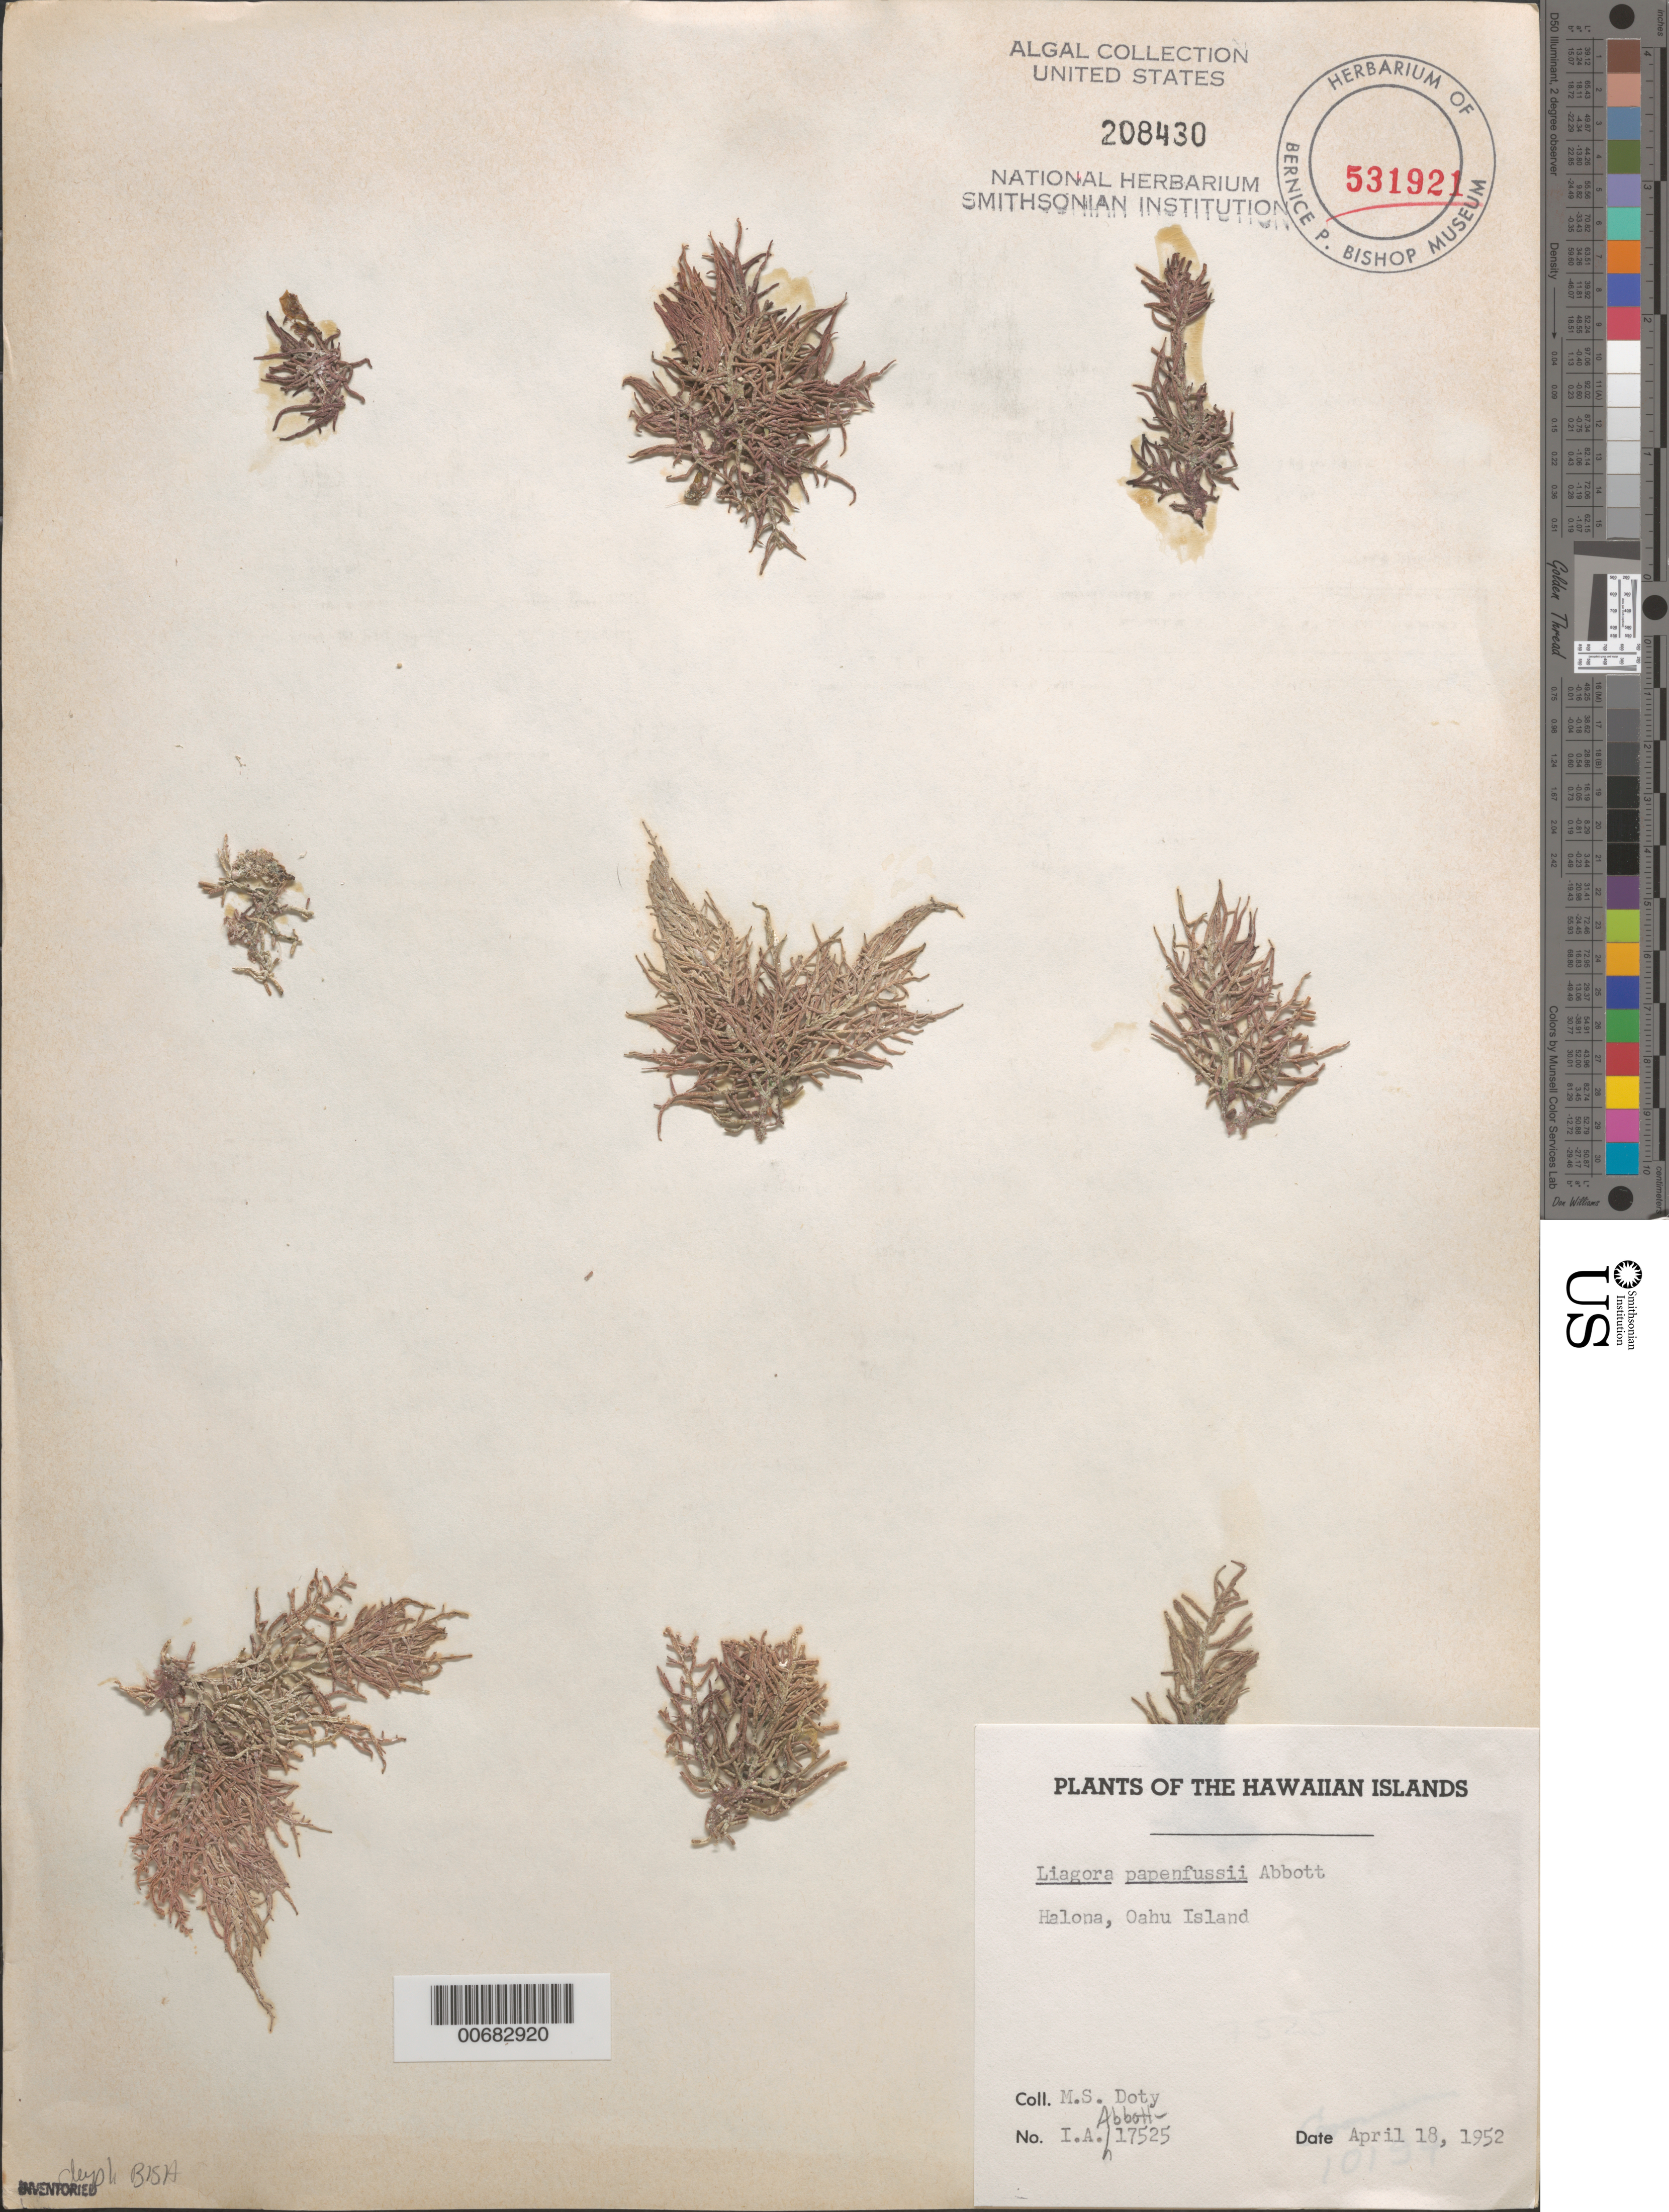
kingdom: Plantae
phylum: Rhodophyta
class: Florideophyceae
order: Nemaliales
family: Liagoraceae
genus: Liagora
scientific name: Liagora papenfussii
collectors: M. S. Doty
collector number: IAA 17525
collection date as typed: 18 Apr 1952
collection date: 1952-04-18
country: United States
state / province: Hawaii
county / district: Honolulu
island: Oahu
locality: Halona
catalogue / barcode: US 208430